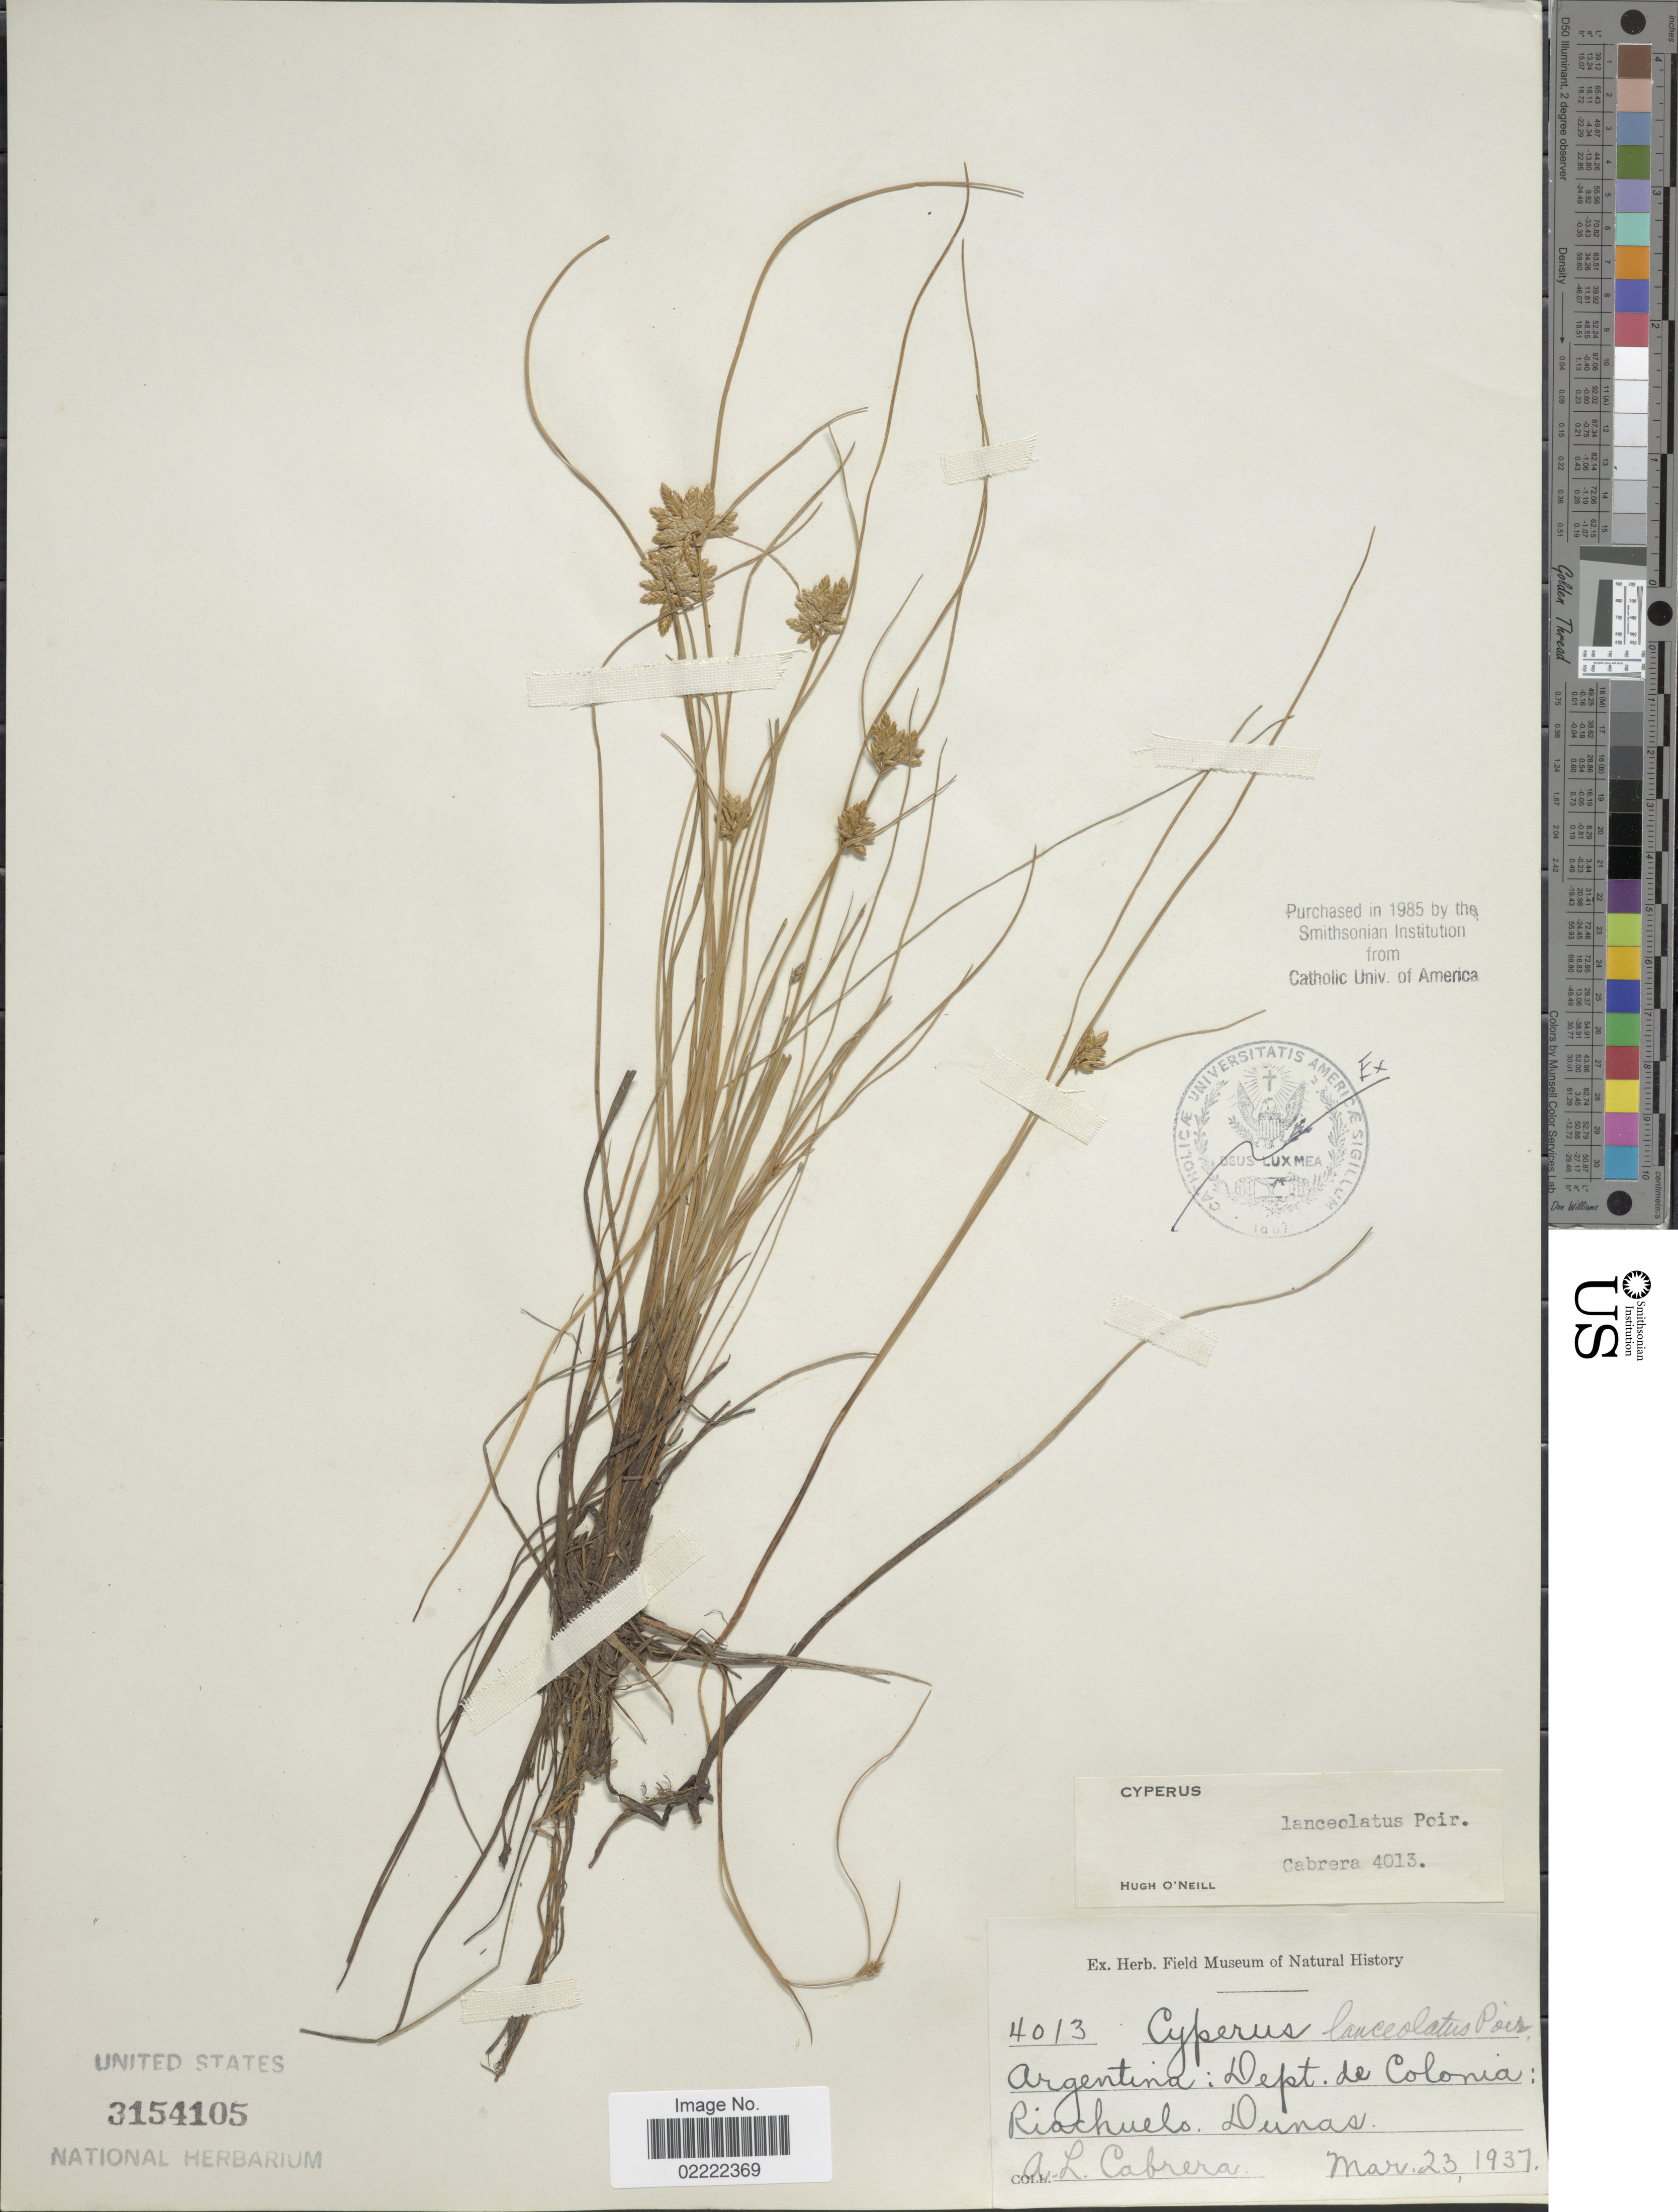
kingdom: Plantae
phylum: Tracheophyta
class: Liliopsida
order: Poales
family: Cyperaceae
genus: Cyperus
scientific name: Cyperus lanceolatus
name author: Poir.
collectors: A. L. Cabrera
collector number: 4013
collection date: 1937-03-23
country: Uruguay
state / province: Colonia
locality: Dept. de Colonia: Riachuelo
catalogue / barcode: US 3154105